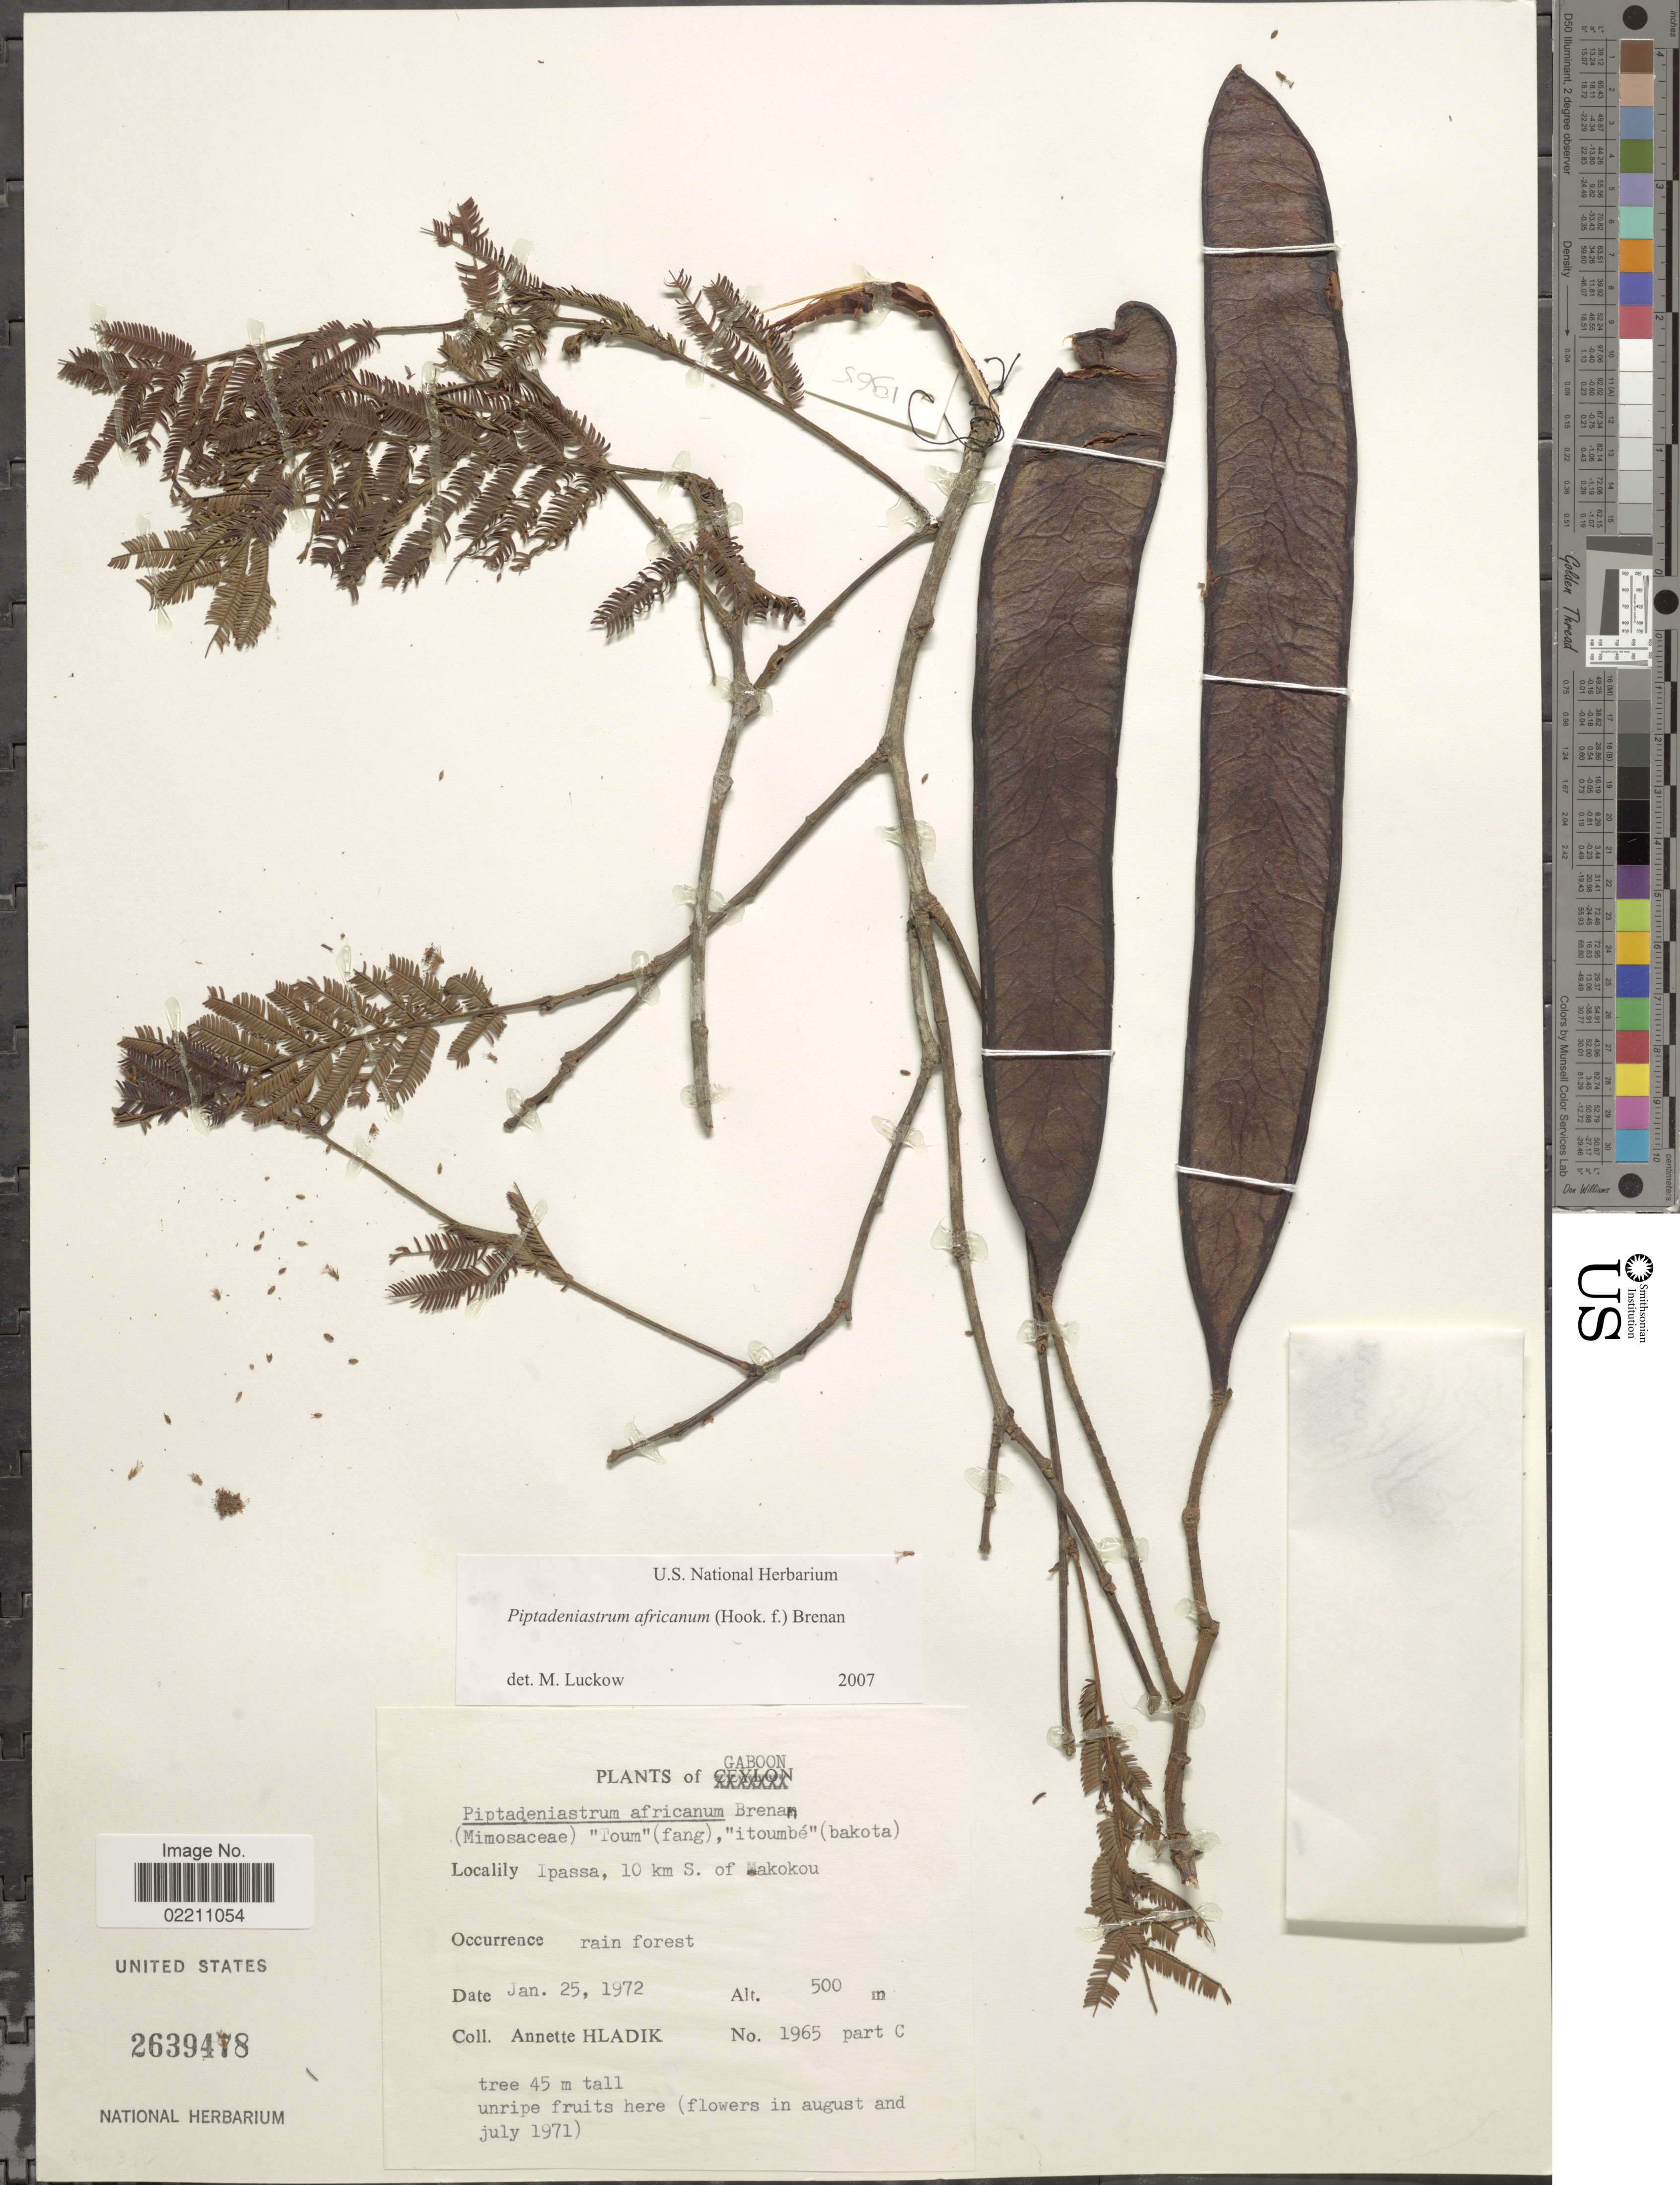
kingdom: Plantae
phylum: Tracheophyta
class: Magnoliopsida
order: Fabales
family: Fabaceae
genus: Piptadeniastrum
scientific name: Piptadeniastrum africanum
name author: (Hook. f.) Brenan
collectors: A. Hladik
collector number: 1965 part C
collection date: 1972-01-25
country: Gabon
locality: Ipassa, 10 km S. of Makokou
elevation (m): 500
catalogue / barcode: US 2639478